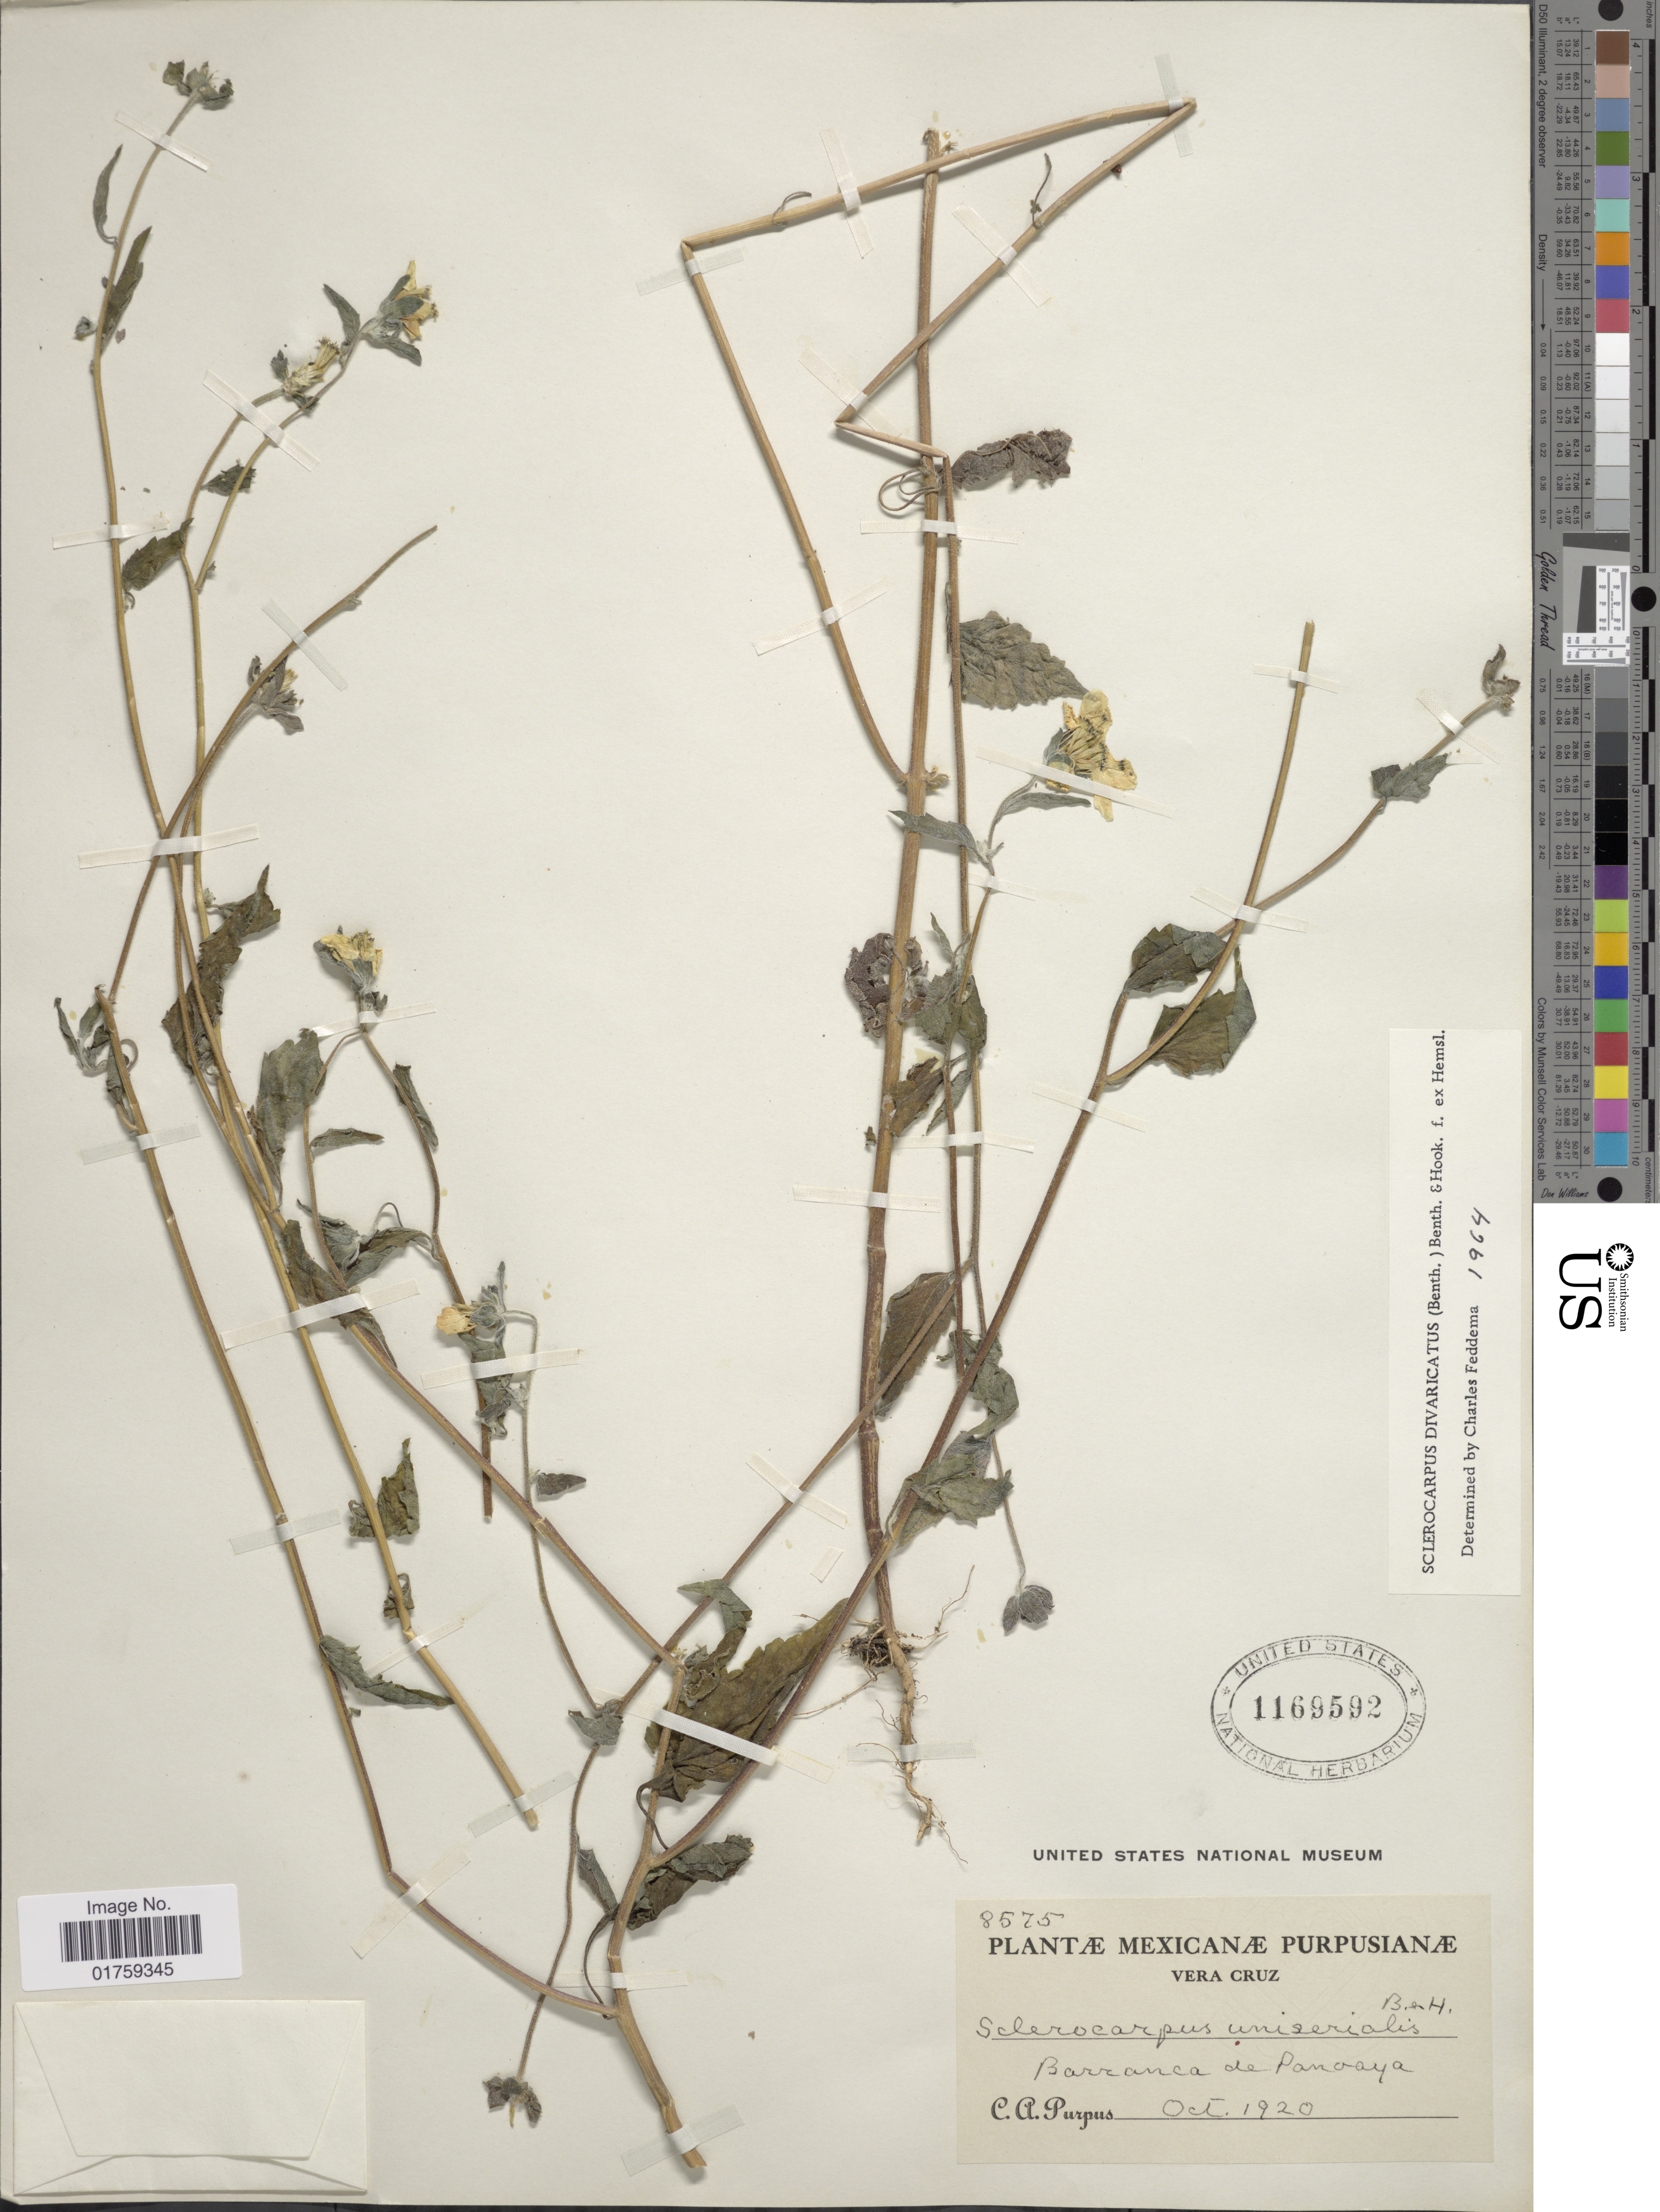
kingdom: Plantae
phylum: Tracheophyta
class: Magnoliopsida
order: Asterales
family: Asteraceae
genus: Sclerocarpus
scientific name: Sclerocarpus divaricatus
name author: (Benth.) Benth. & Hook. f. ex Hemsl.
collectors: C. A. Purpus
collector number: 8575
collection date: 1920-10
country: Mexico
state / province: Veracruz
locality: Barranca de Panoaya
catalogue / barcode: US 1169592